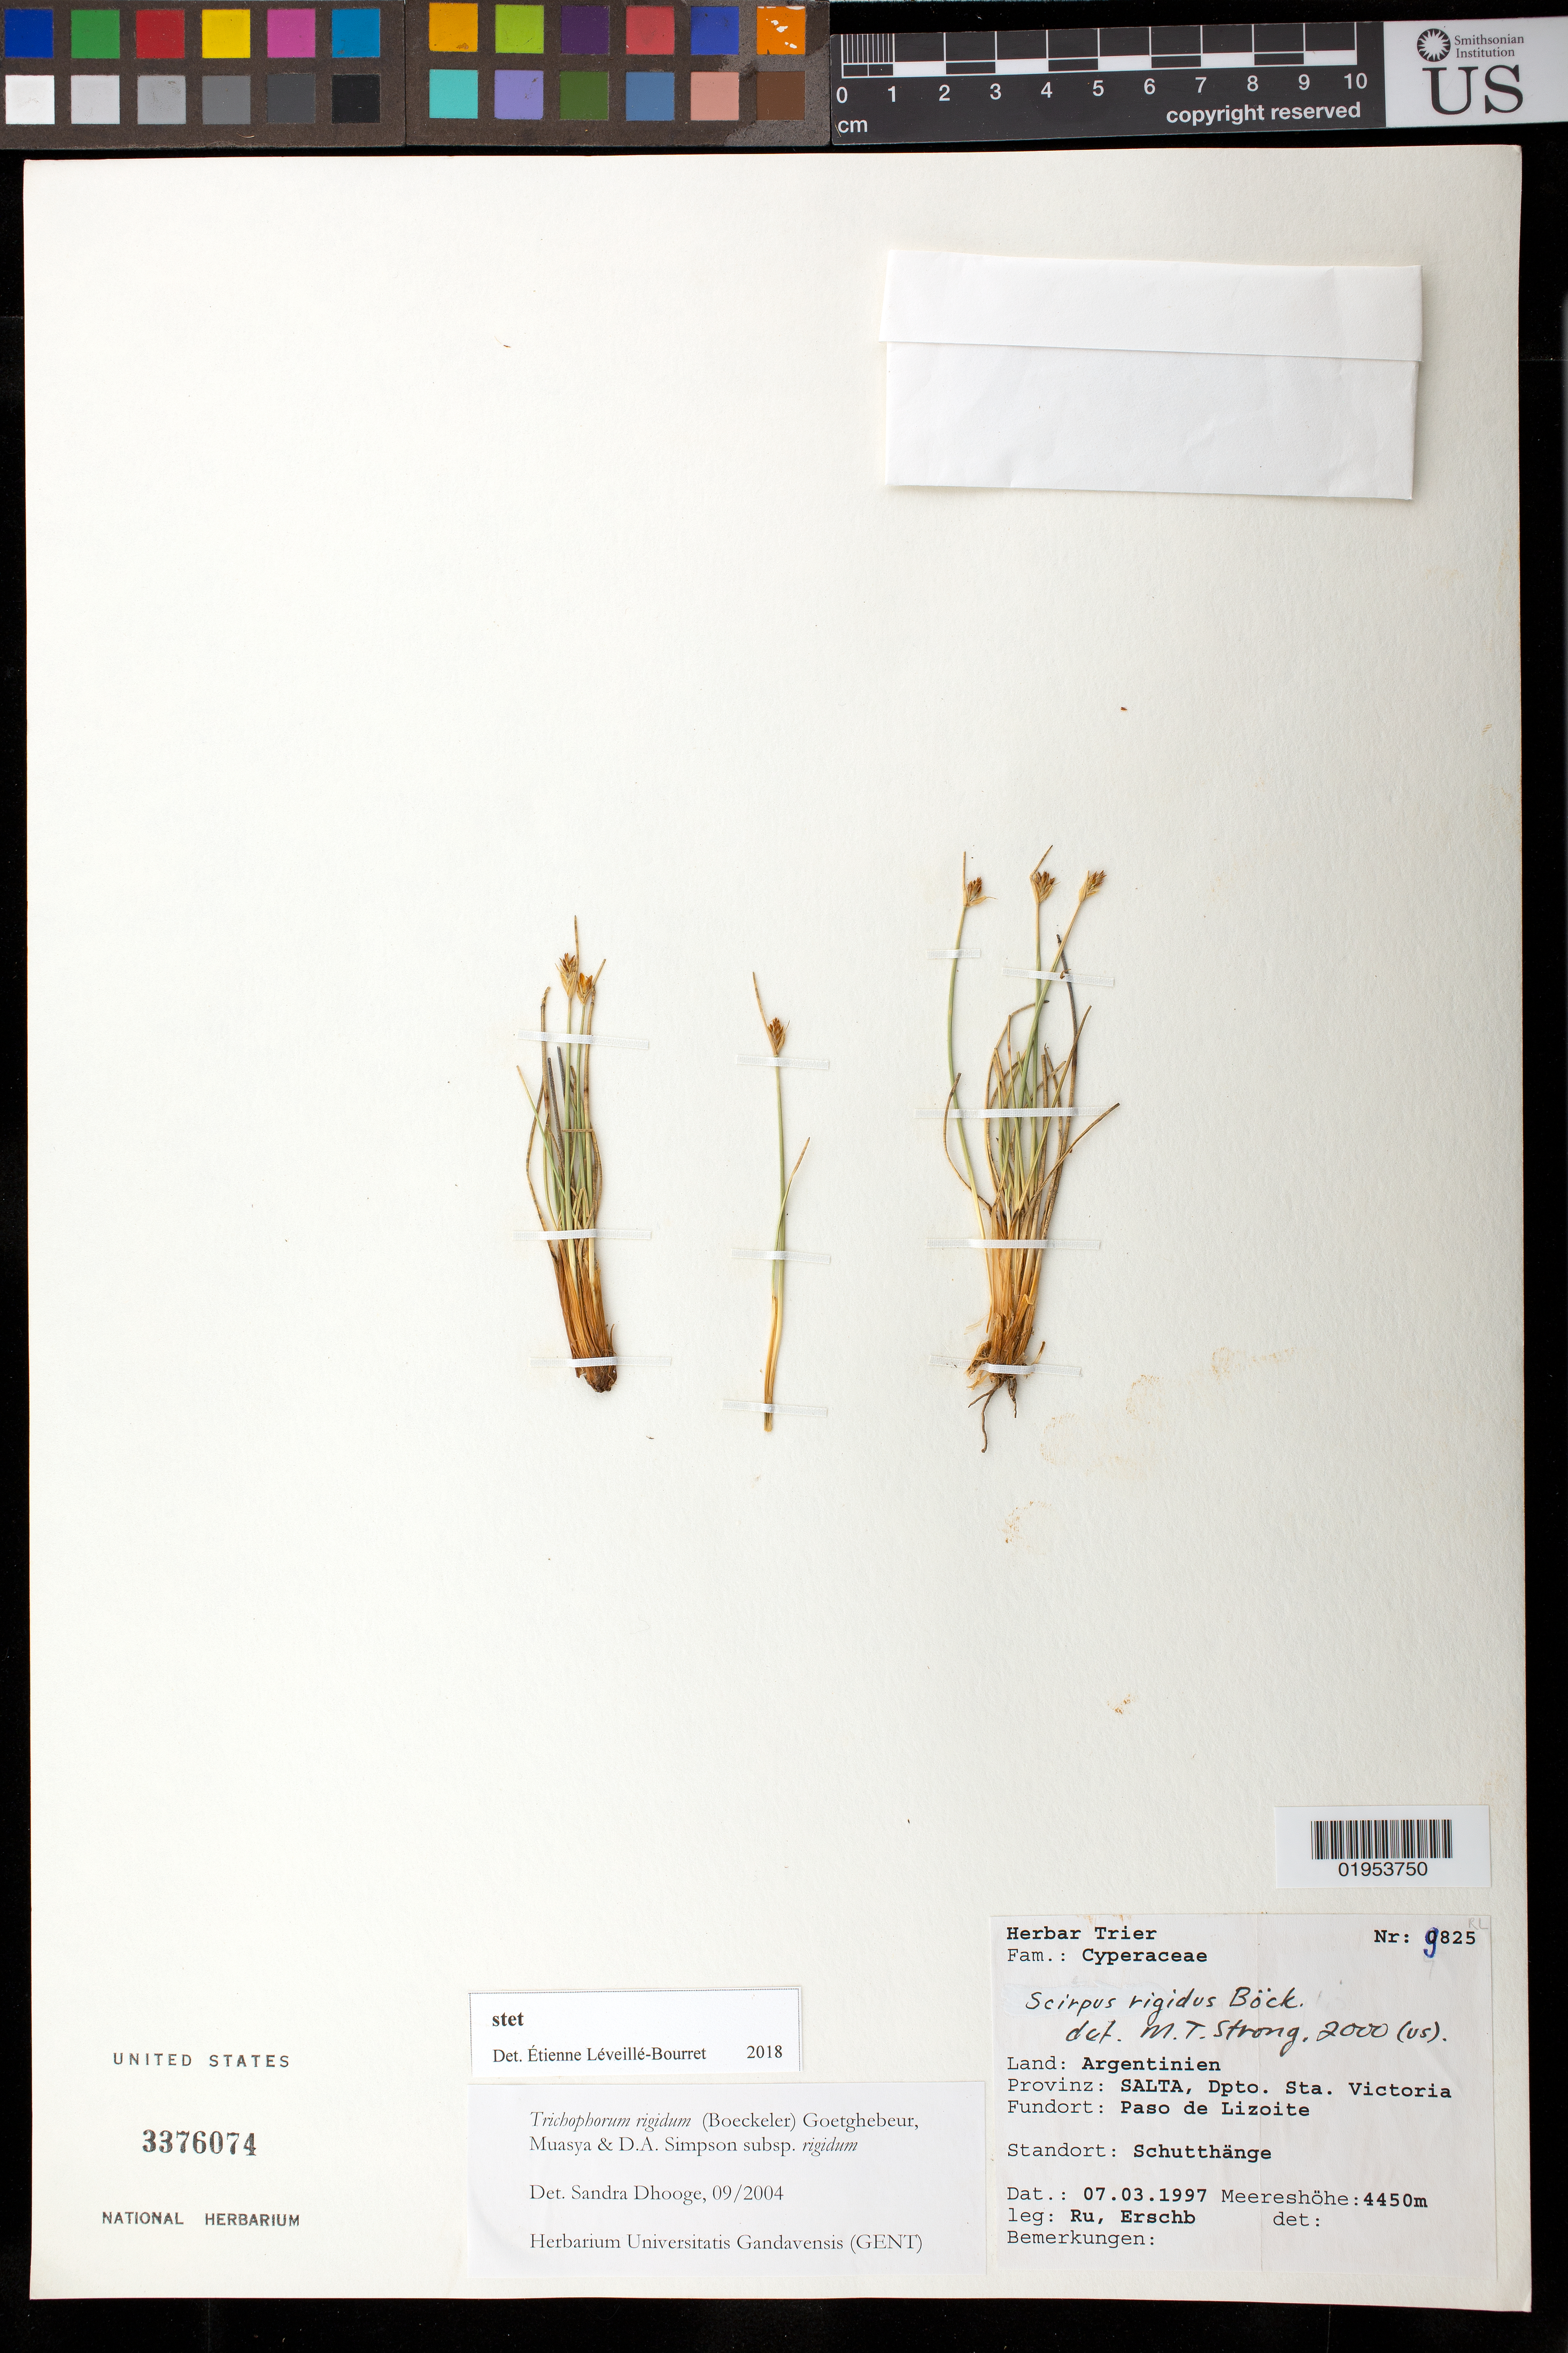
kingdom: Plantae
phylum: Tracheophyta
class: Liliopsida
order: Poales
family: Cyperaceae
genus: Trichophorum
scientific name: Trichophorum rigidum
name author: (Boeckeler) Goetgh. et al.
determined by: Dhooge, S.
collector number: g825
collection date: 1997-03-07 or 1997-07-03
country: Argentina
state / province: Salta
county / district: Sta. Victoria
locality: Paso de Lizoite. Schutthänge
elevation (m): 4450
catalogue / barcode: US 3376074